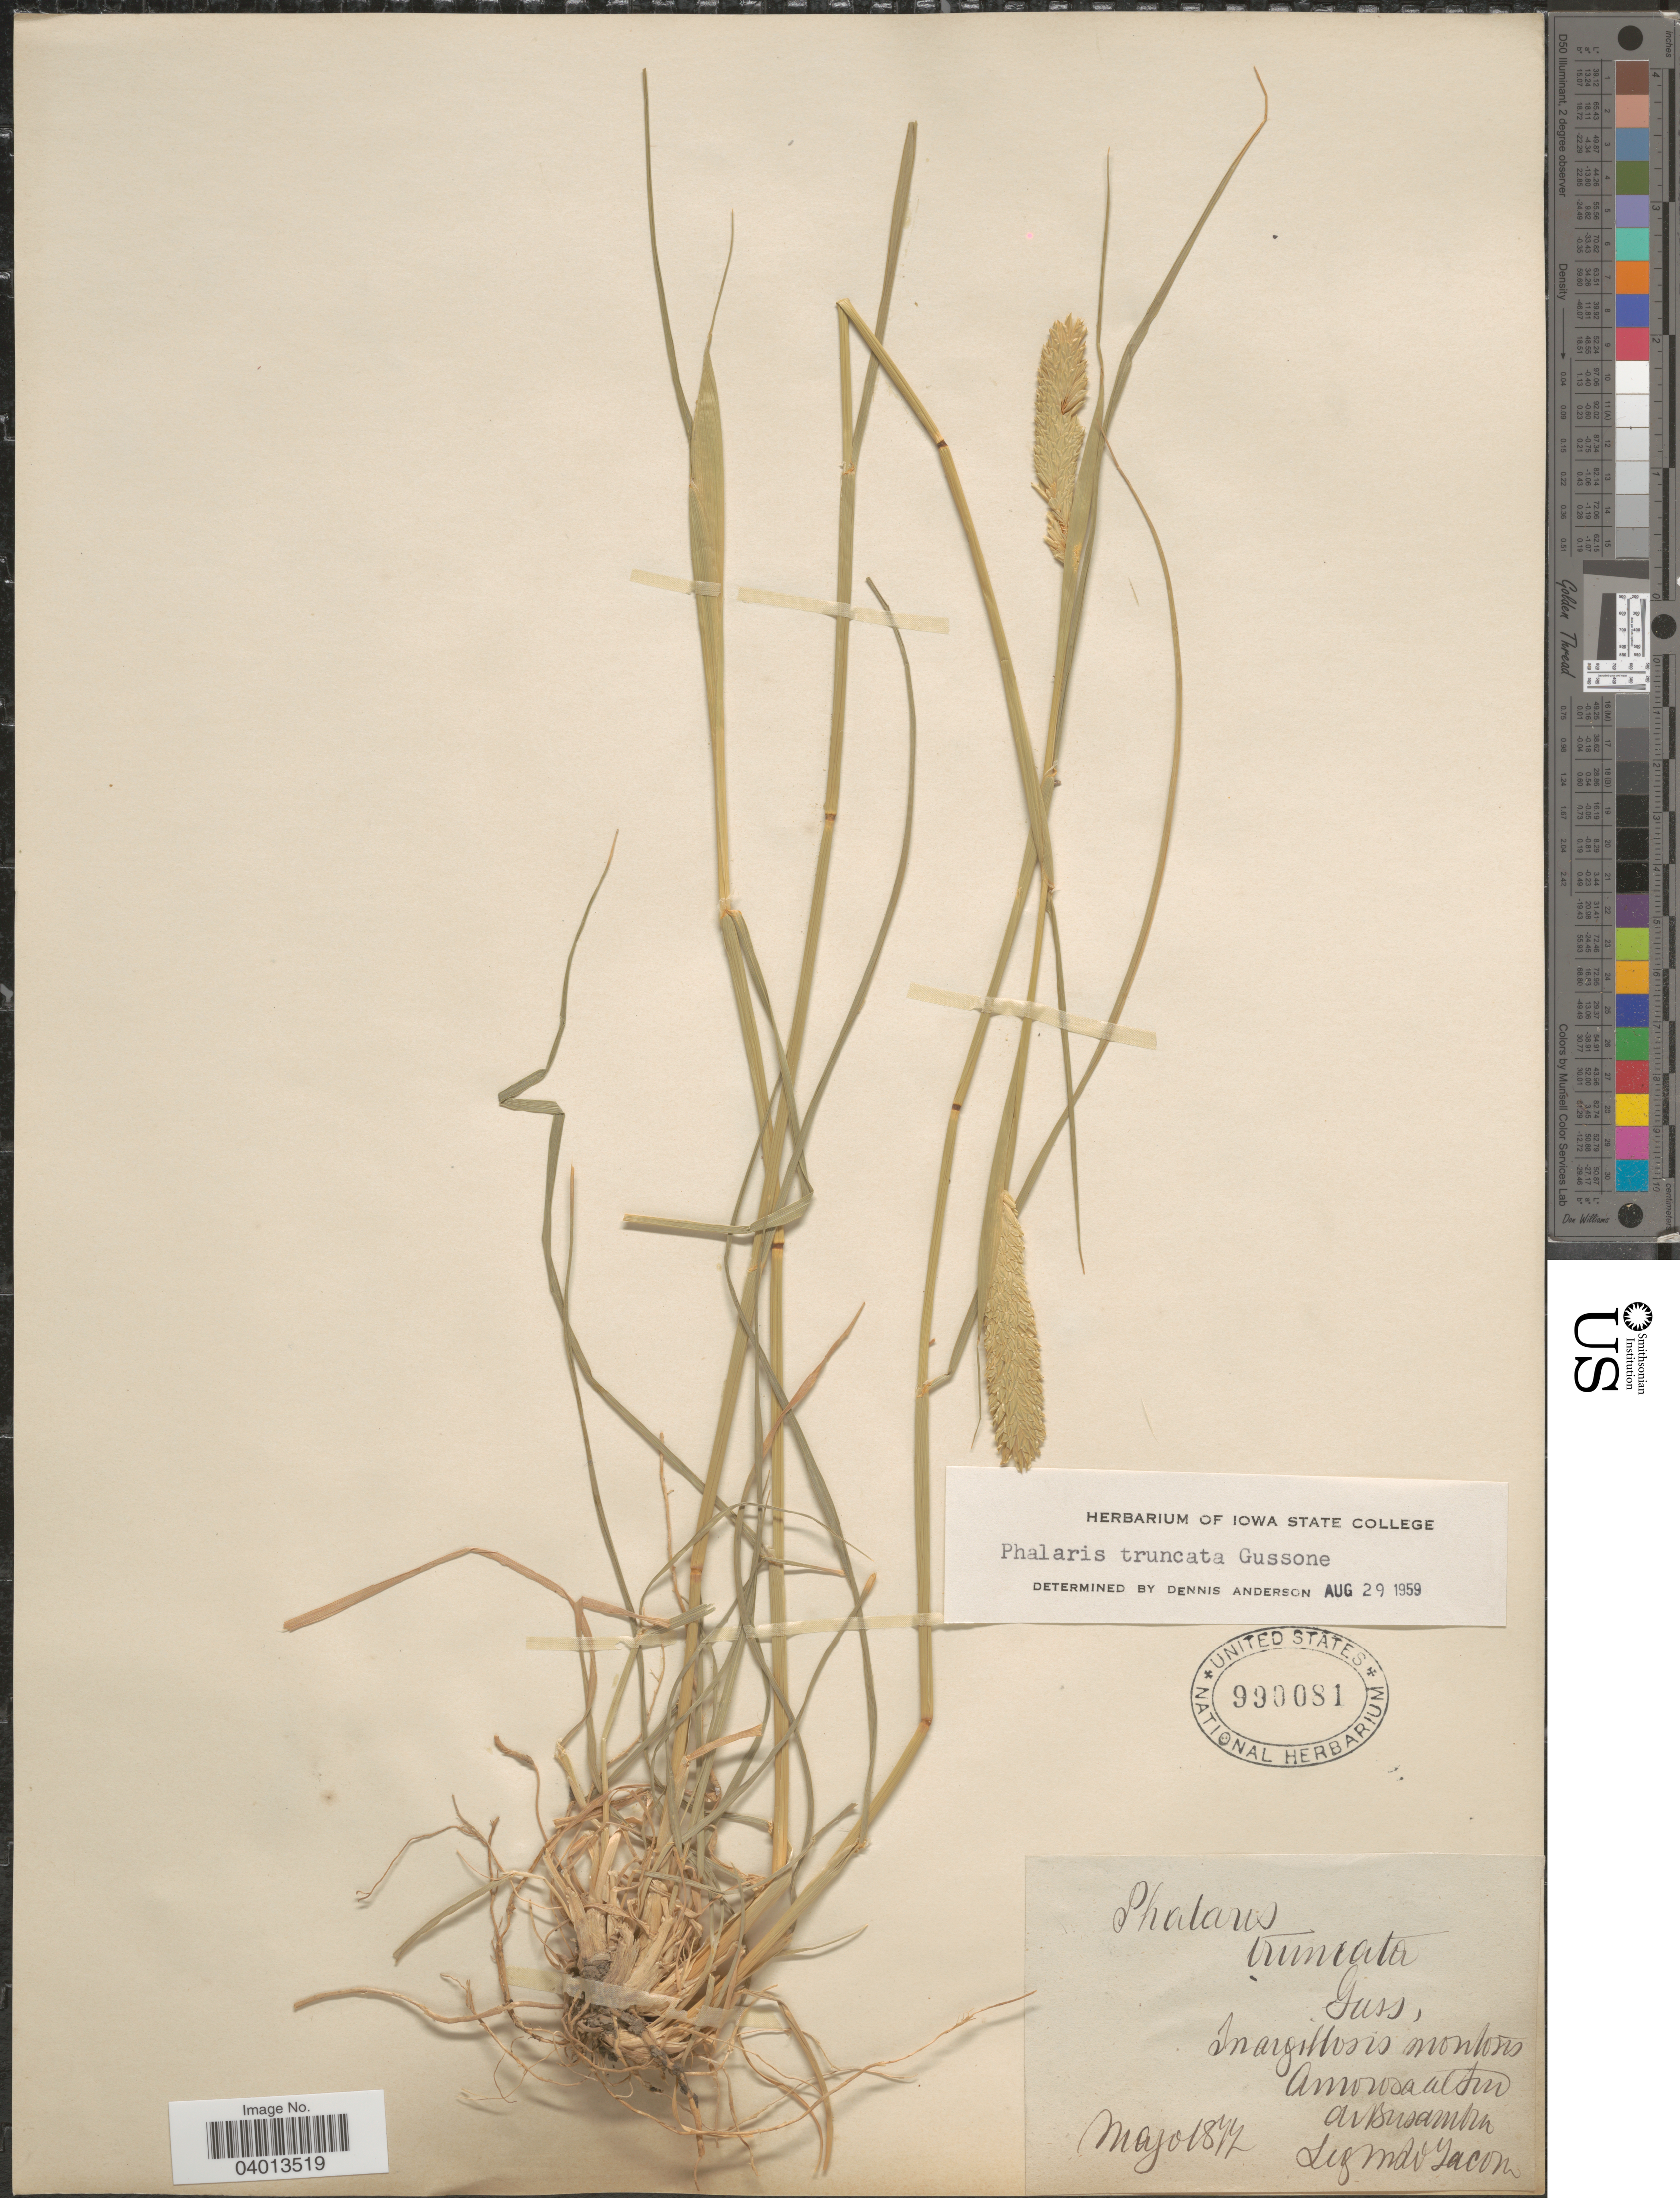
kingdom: Plantae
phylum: Tracheophyta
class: Liliopsida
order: Poales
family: Poaceae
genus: Phalaris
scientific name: Phalaris truncata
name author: Gussone ex Bertol.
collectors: M. Jacom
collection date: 1877-05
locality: In argillosis montosis amorosa altud arbusambru. [interpreted]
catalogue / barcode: US 990081